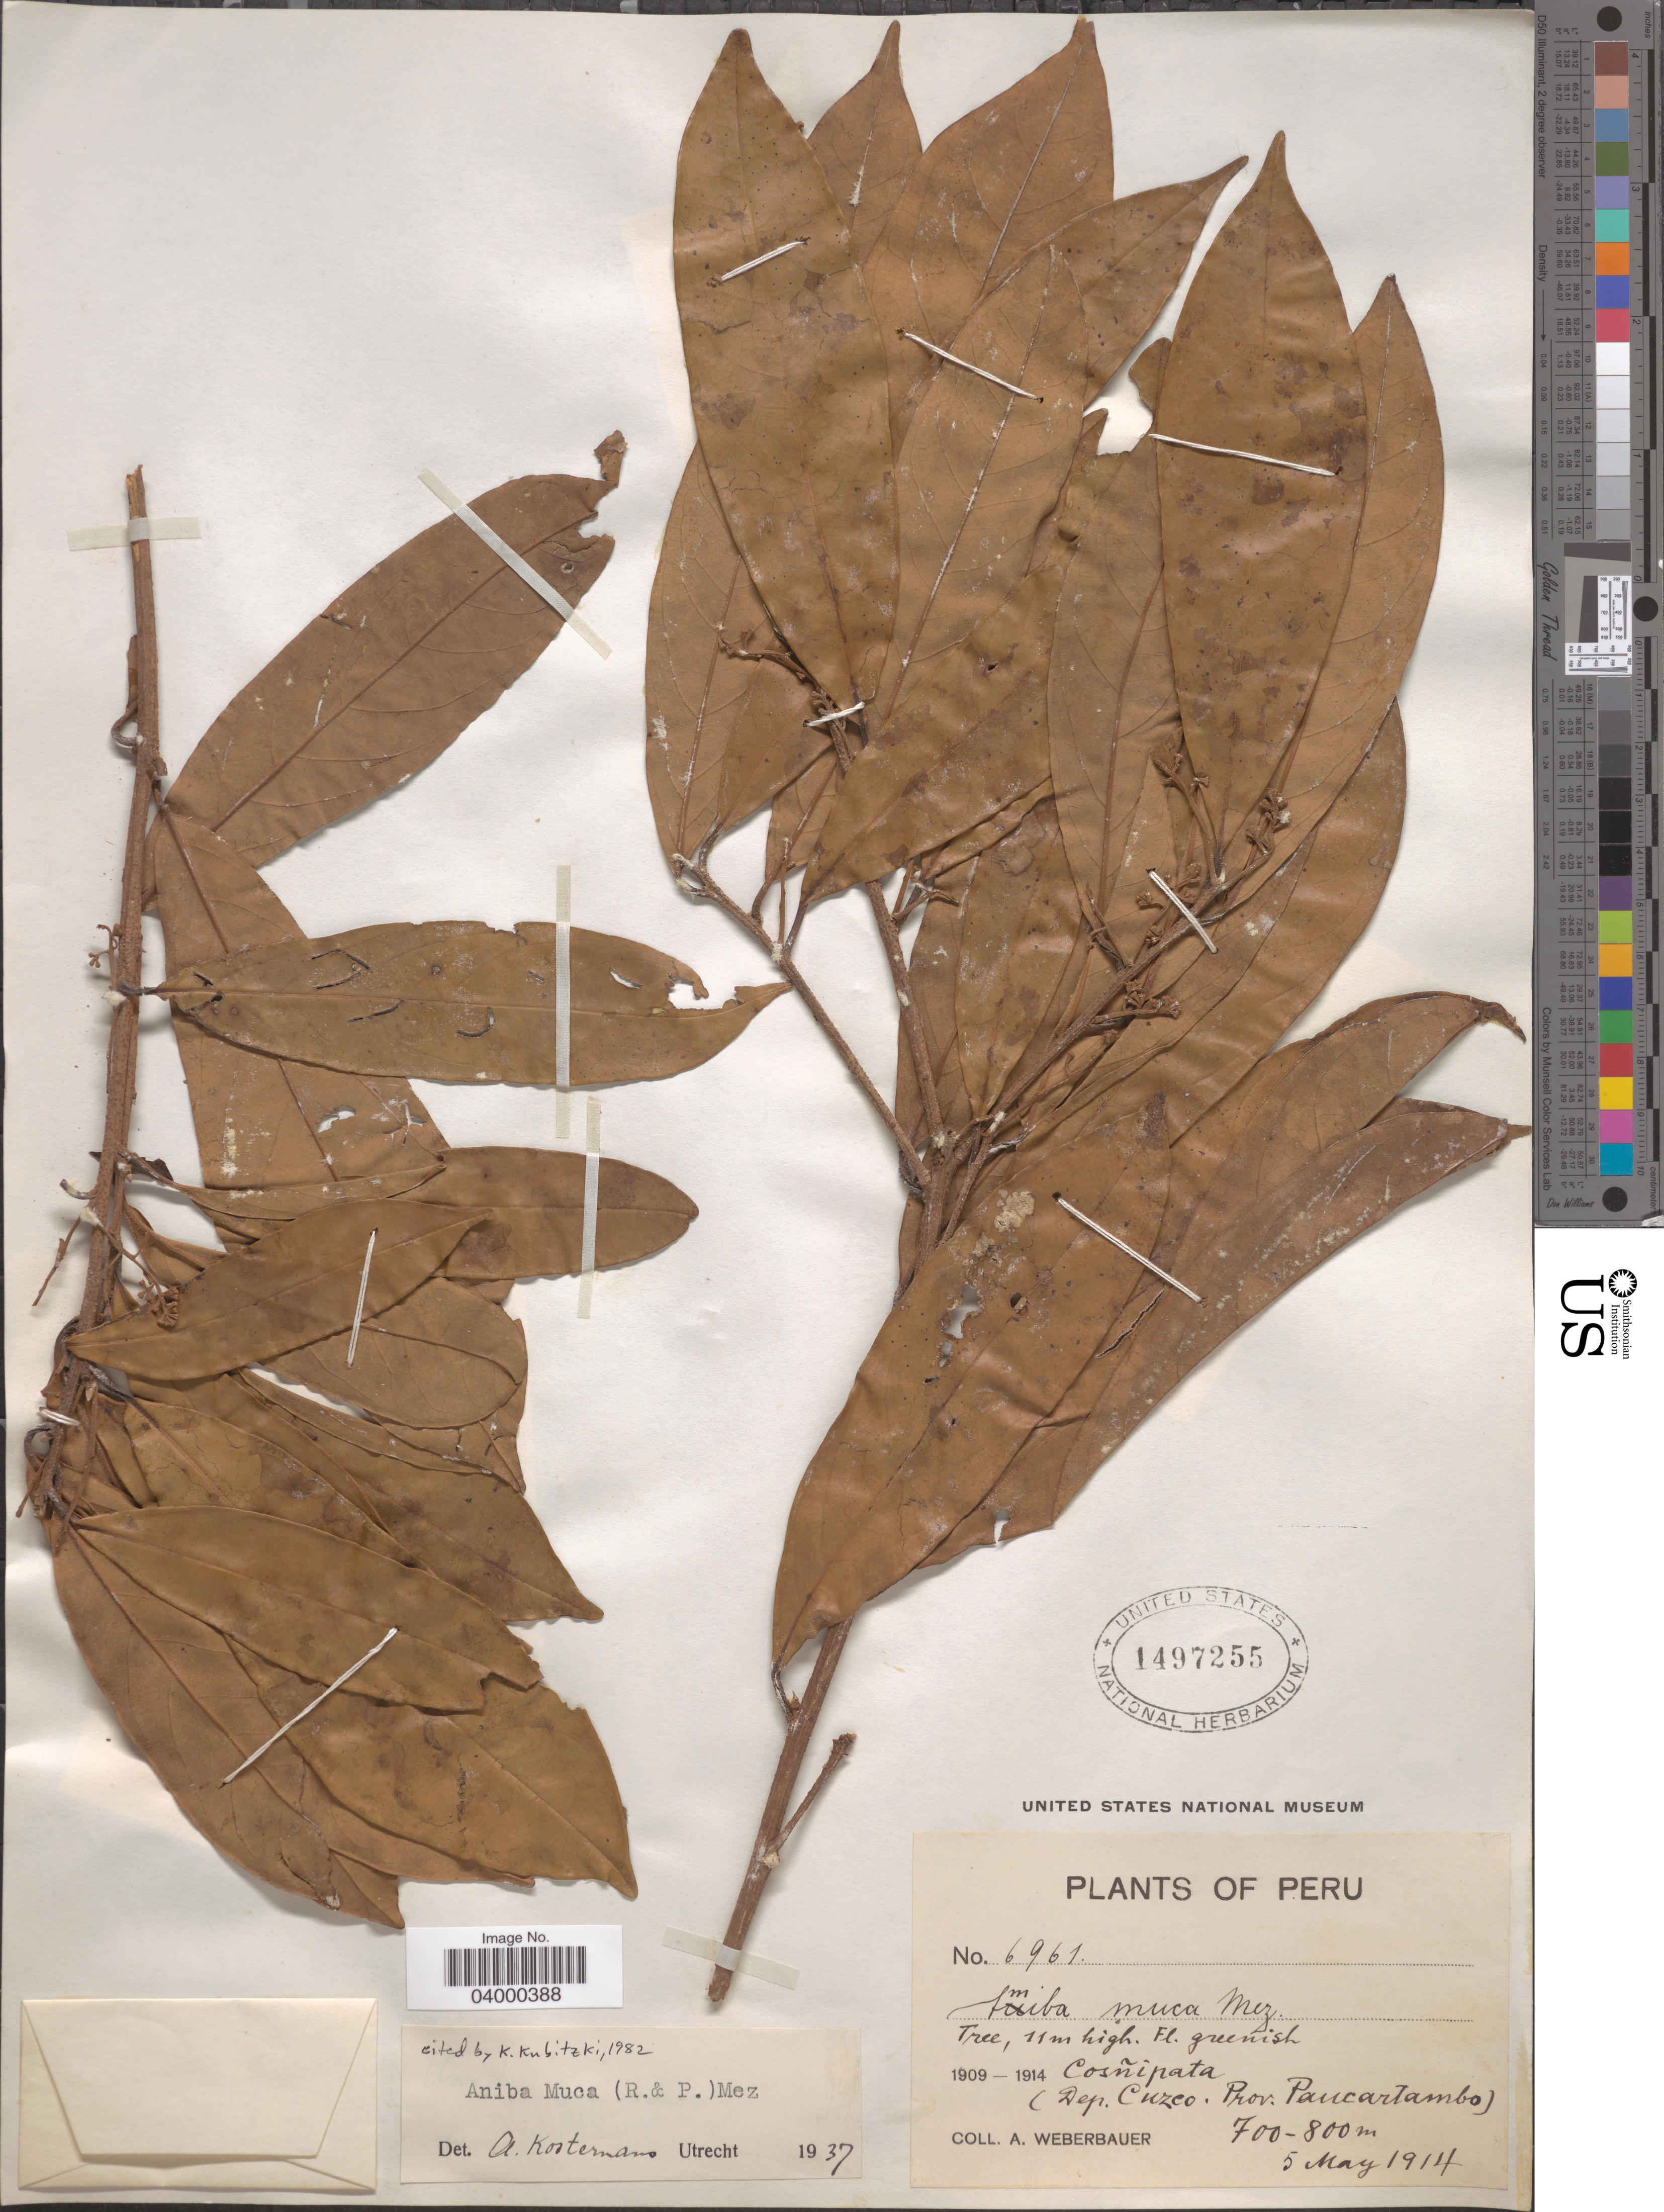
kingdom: Plantae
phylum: Tracheophyta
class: Magnoliopsida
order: Laurales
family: Lauraceae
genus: Aniba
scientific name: Aniba muca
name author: (Ruiz & Pav.) Mez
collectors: A. Weberbauer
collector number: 6961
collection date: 1914-05-05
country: Peru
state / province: Cusco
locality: Cosñipata (Dep. Cuzco. Prov. Paucartambo).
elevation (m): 700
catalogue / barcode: US 1497255